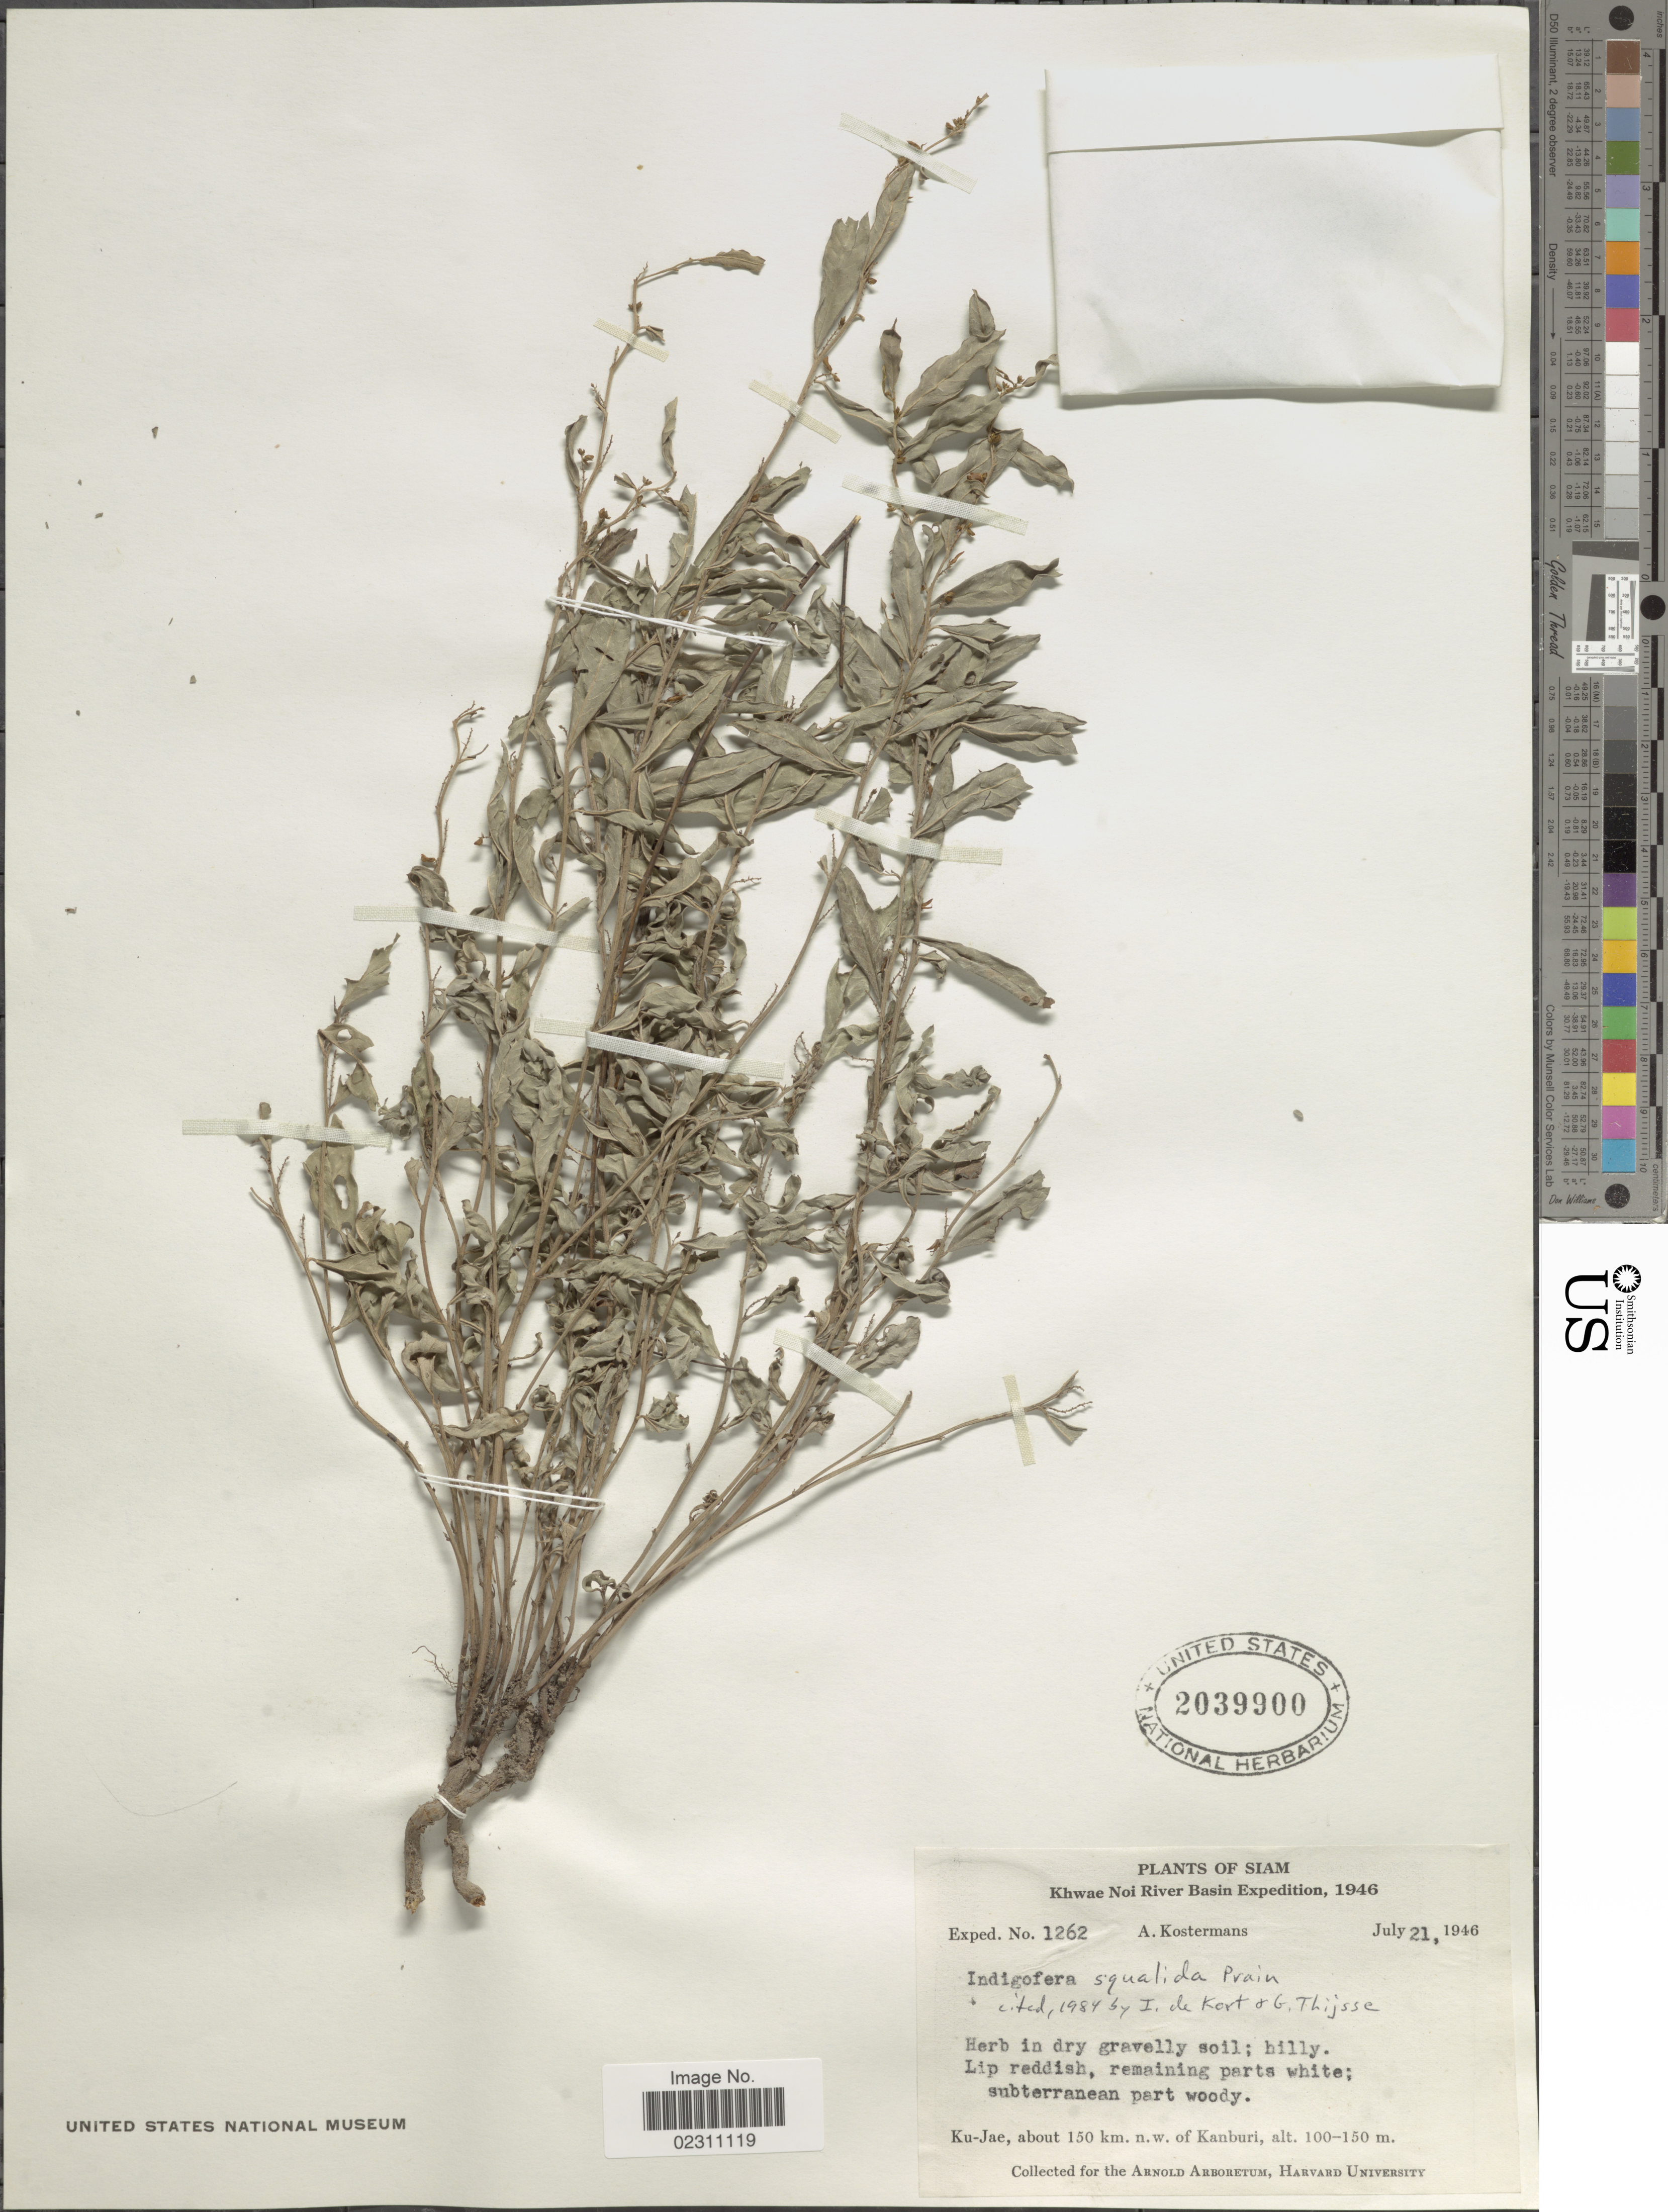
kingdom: Plantae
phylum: Tracheophyta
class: Magnoliopsida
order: Fabales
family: Fabaceae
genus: Indigofera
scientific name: Indigofera squalida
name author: Prain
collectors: A. J. G. Kostermans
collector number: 1262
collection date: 1946-07-21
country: Thailand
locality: Siam, Khwae Noi River Basin, Ku-Jae, about 150 km n.w. of Kanburi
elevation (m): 100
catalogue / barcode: US 2039900